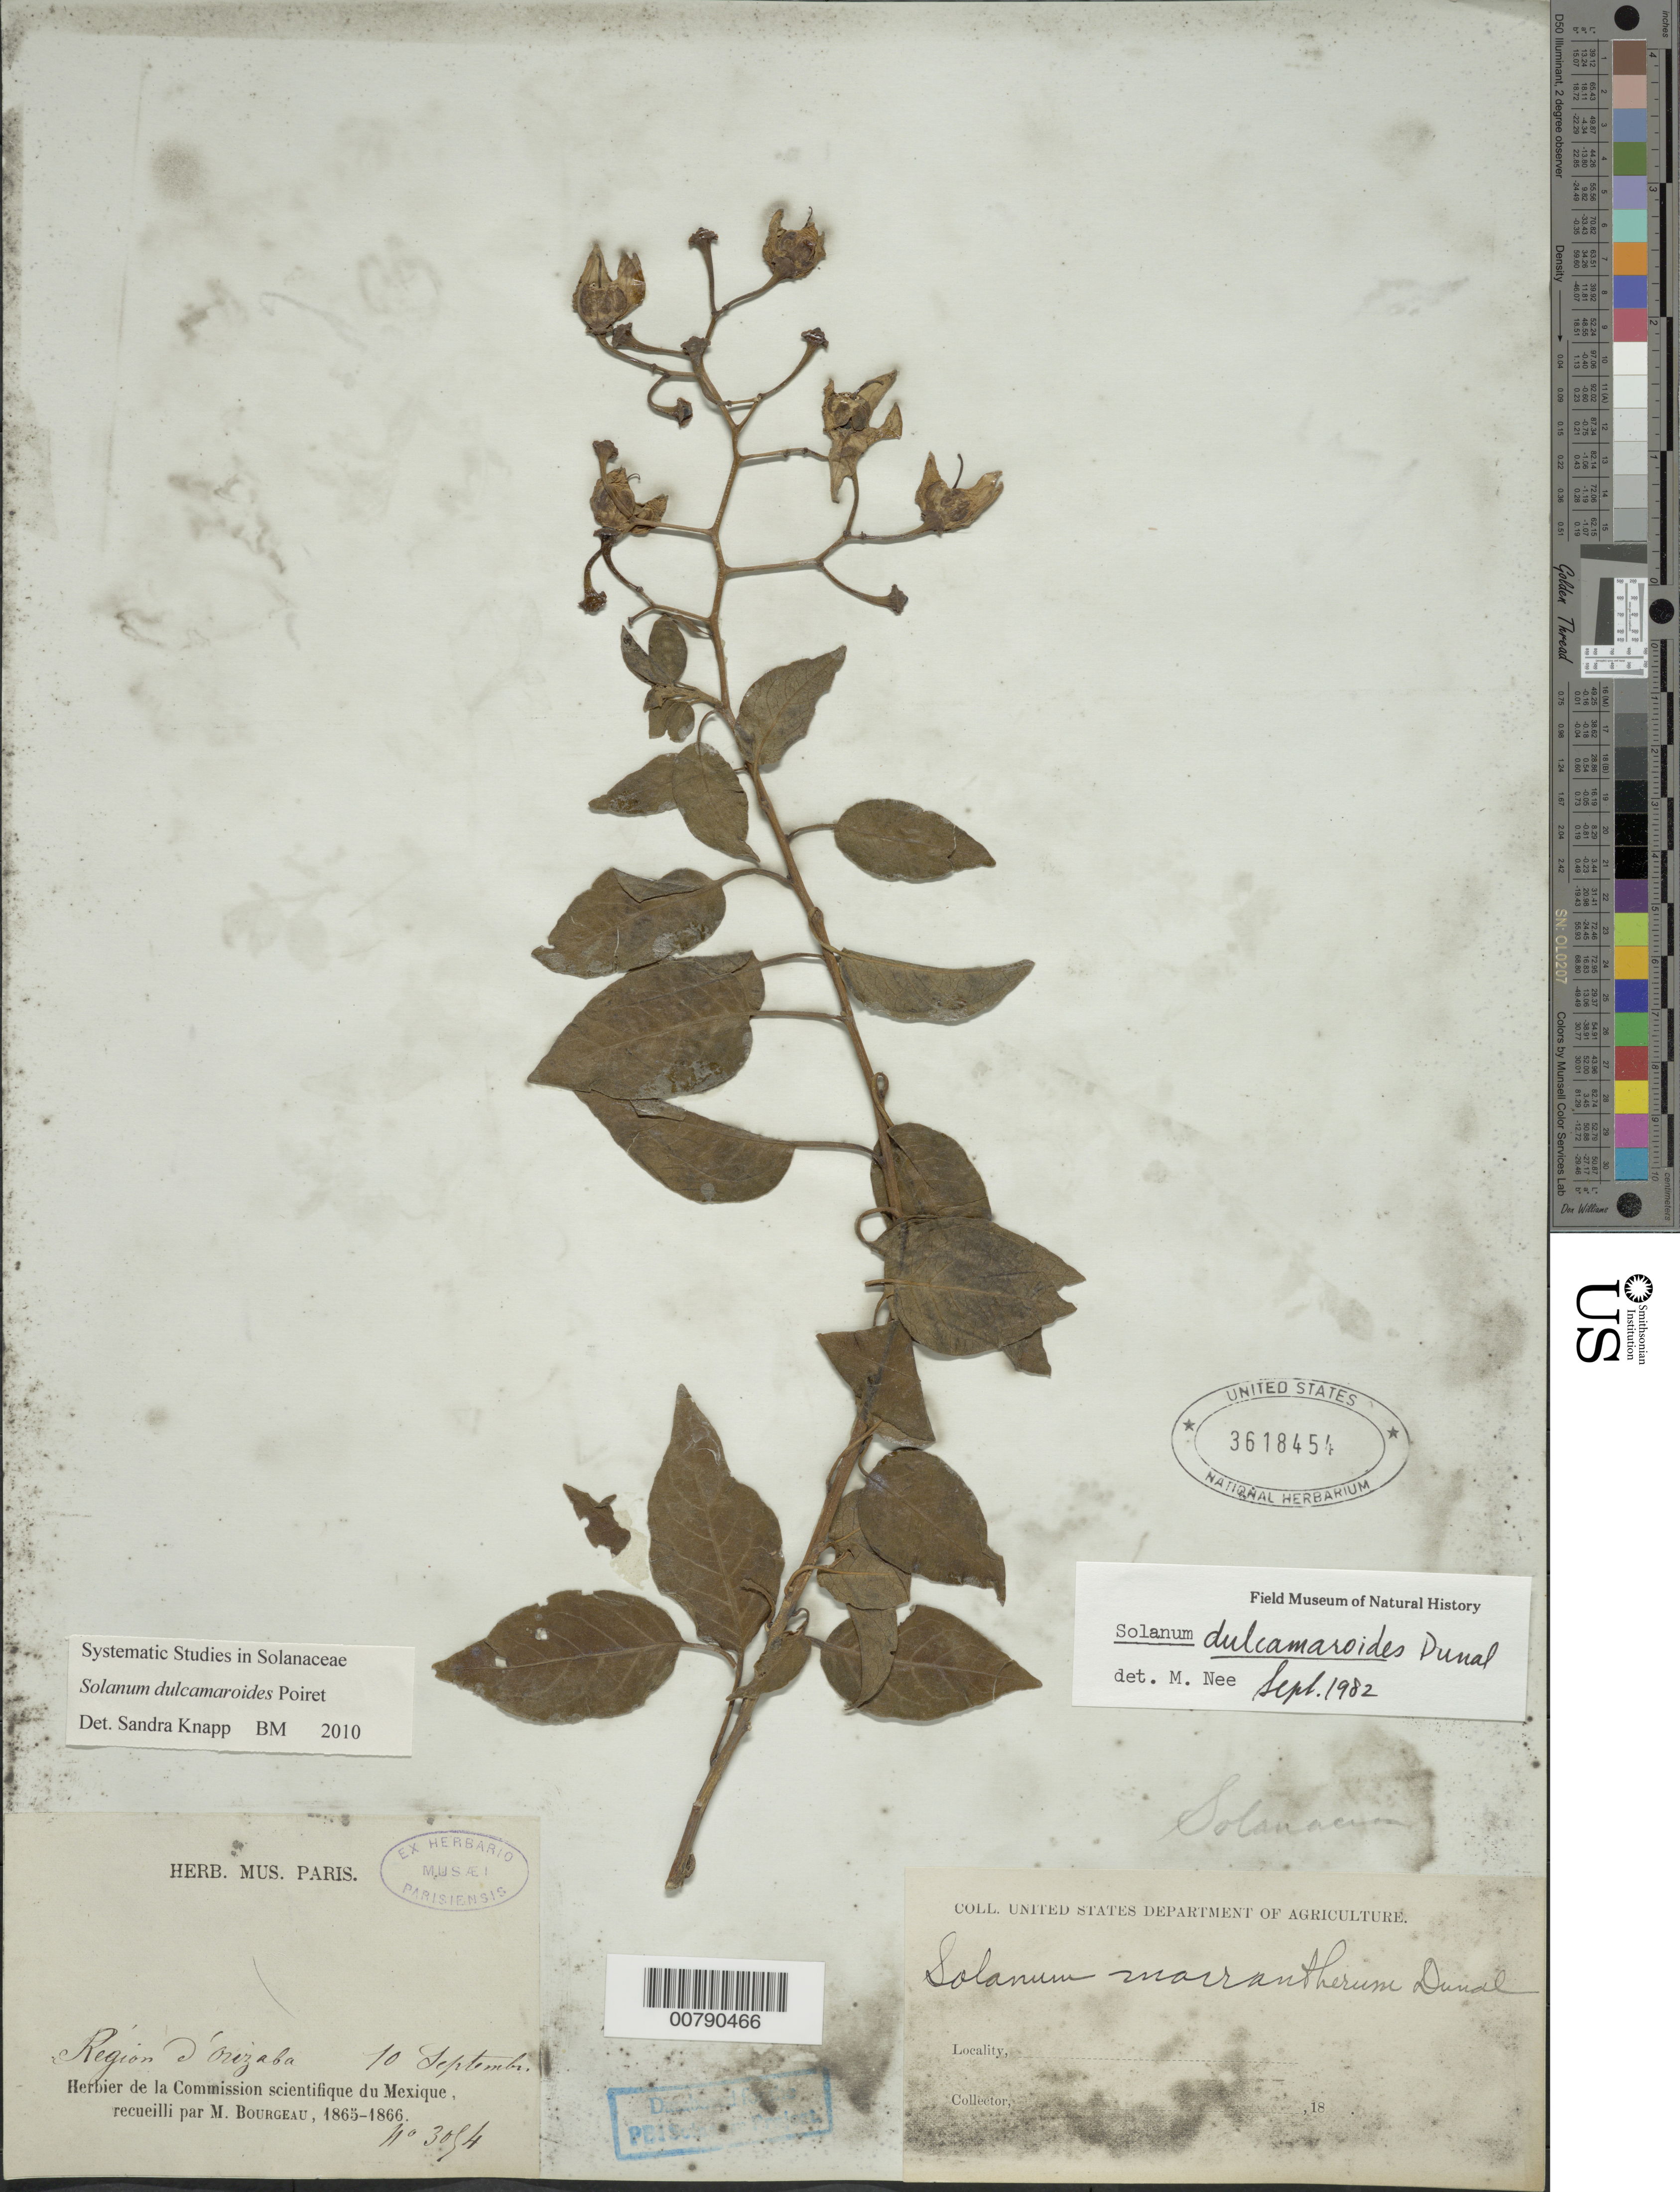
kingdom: Plantae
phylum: Tracheophyta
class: Magnoliopsida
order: Solanales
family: Solanaceae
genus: Solanum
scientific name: Solanum dulcamaroides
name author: Dunal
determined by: Knapp, S. D.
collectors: E. Bourgeau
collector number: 3054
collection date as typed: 10 Sep 1866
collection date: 1866-09-10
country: Mexico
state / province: Veracruz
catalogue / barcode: US 3618454